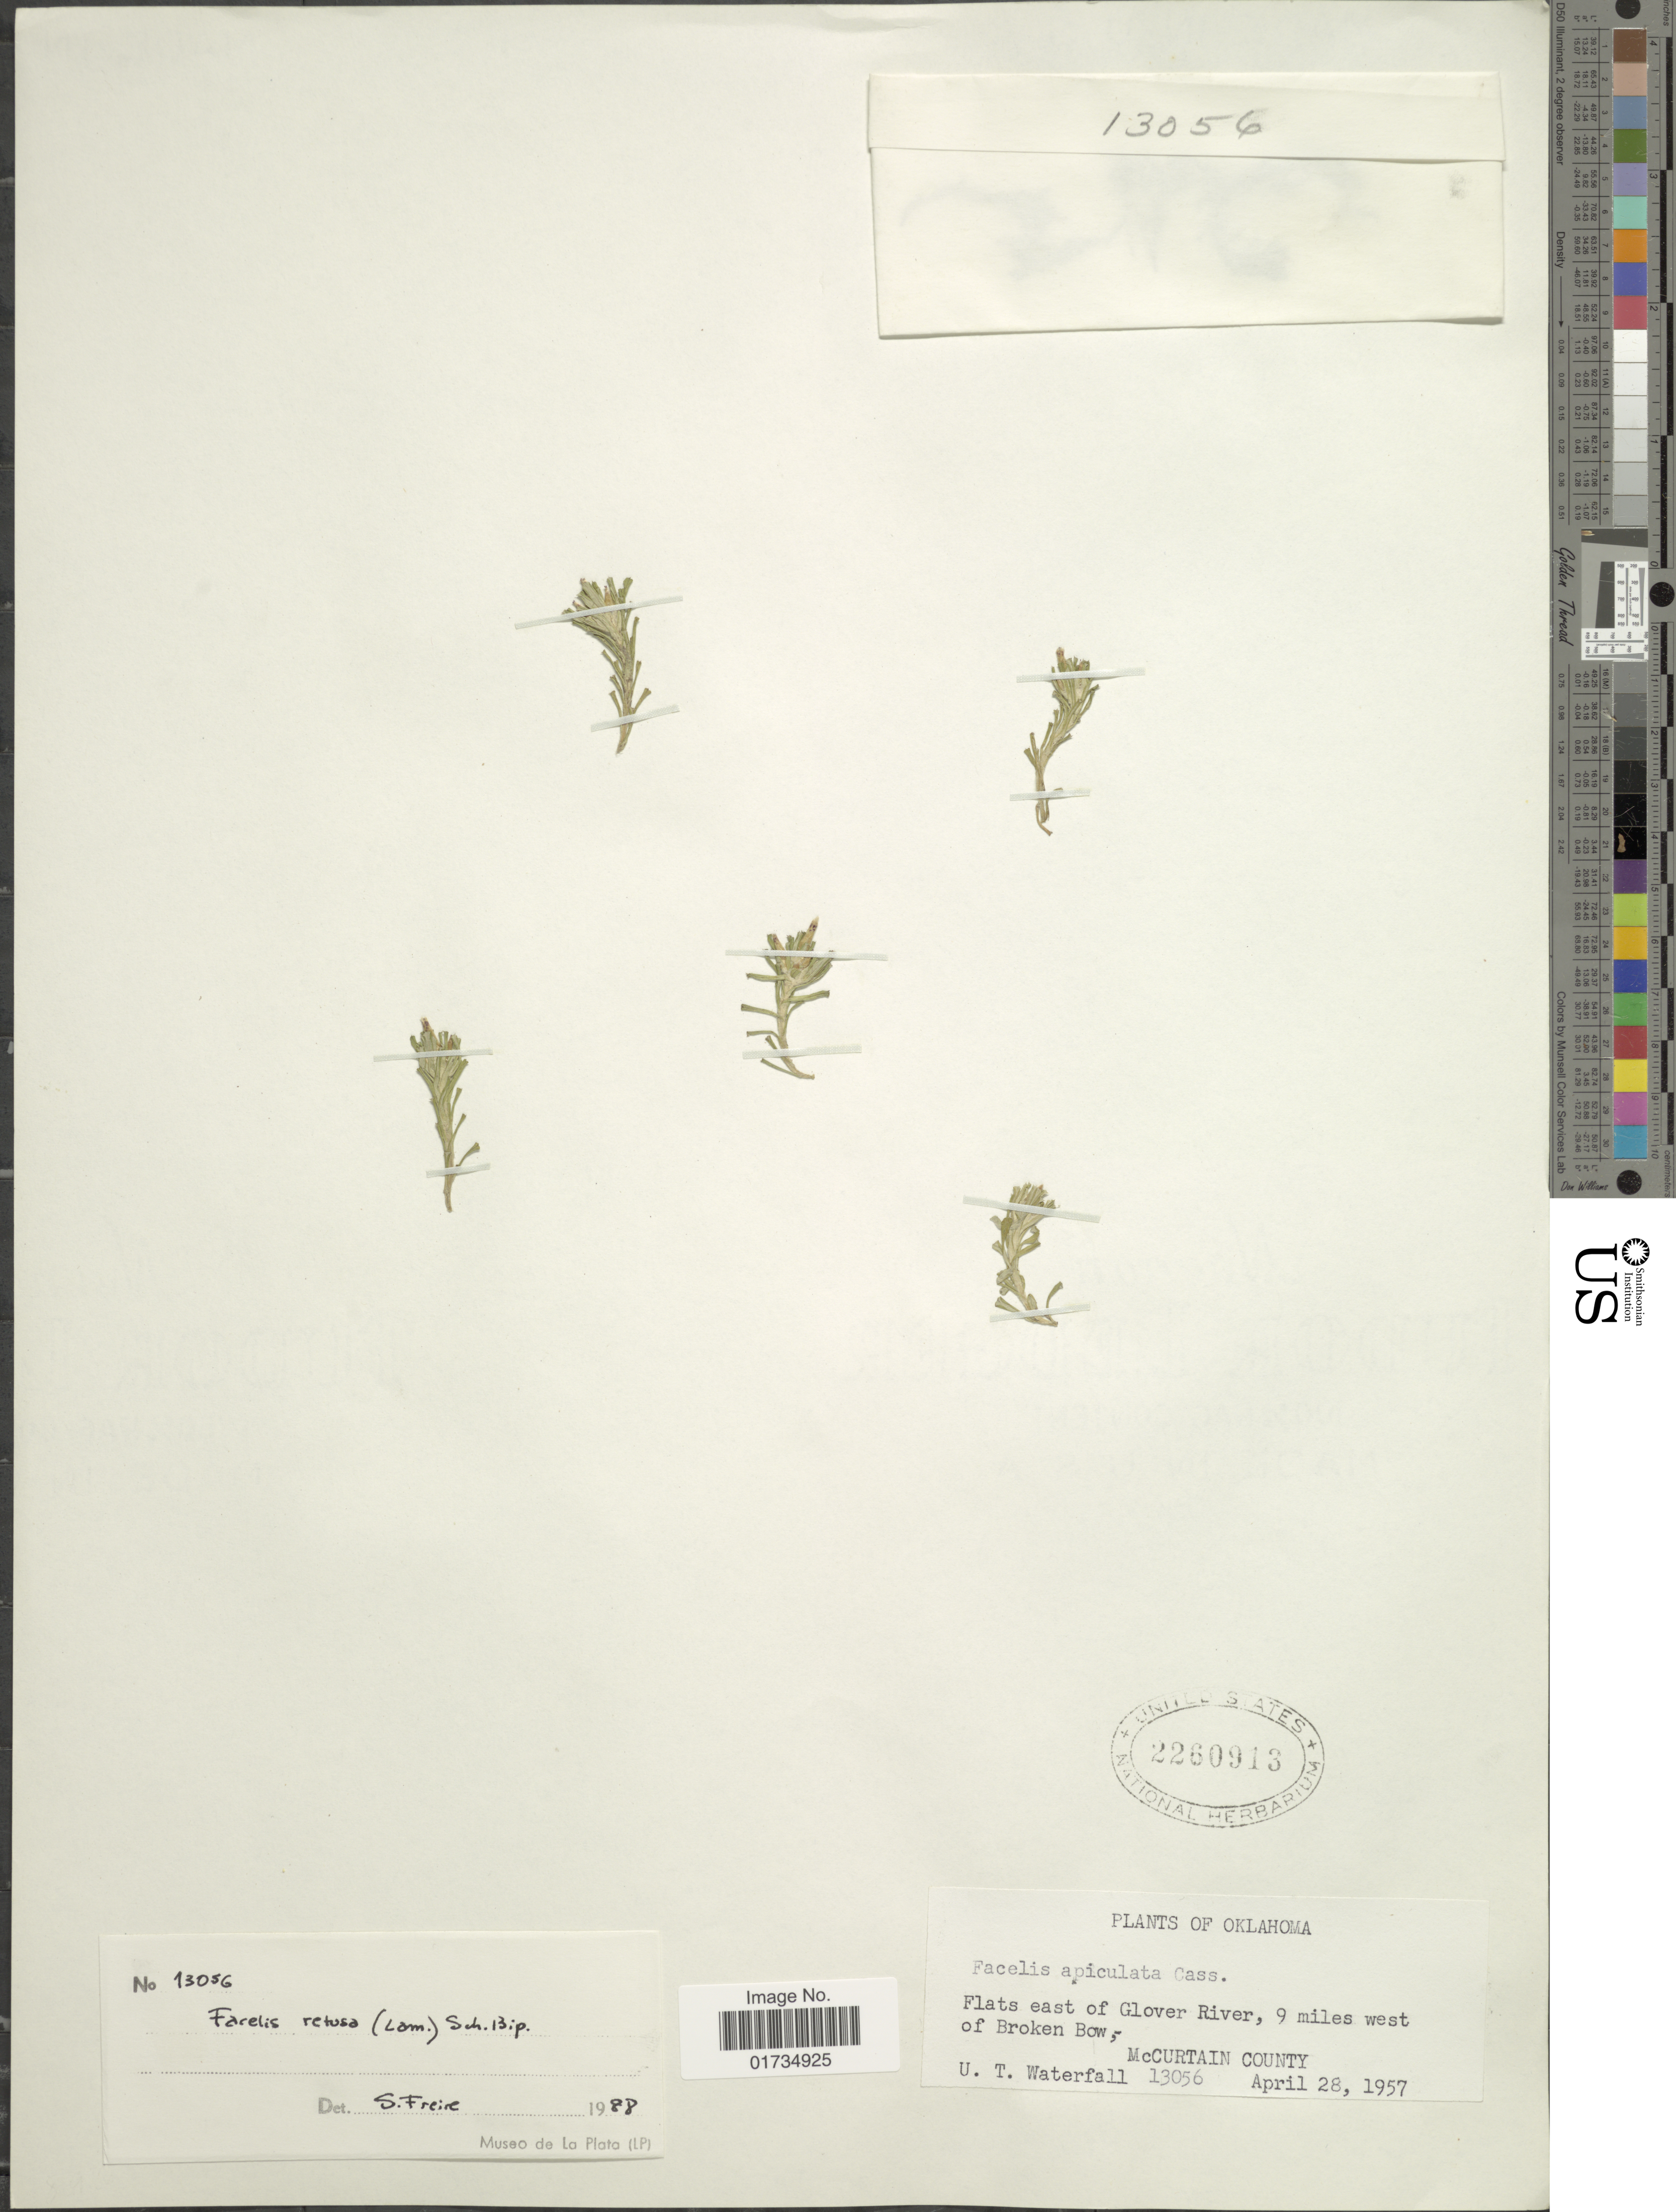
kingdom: Plantae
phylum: Tracheophyta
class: Magnoliopsida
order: Asterales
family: Asteraceae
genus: Facelis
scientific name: Facelis retusa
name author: (Lam.) Sch. Bip.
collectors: U. T. Waterfall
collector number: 13056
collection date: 1957-04-28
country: United States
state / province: Oklahoma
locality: Oklahoma. Flats east of Flover River, 9 miles west of Broken Bow. McCurtain County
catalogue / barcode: US 2260913